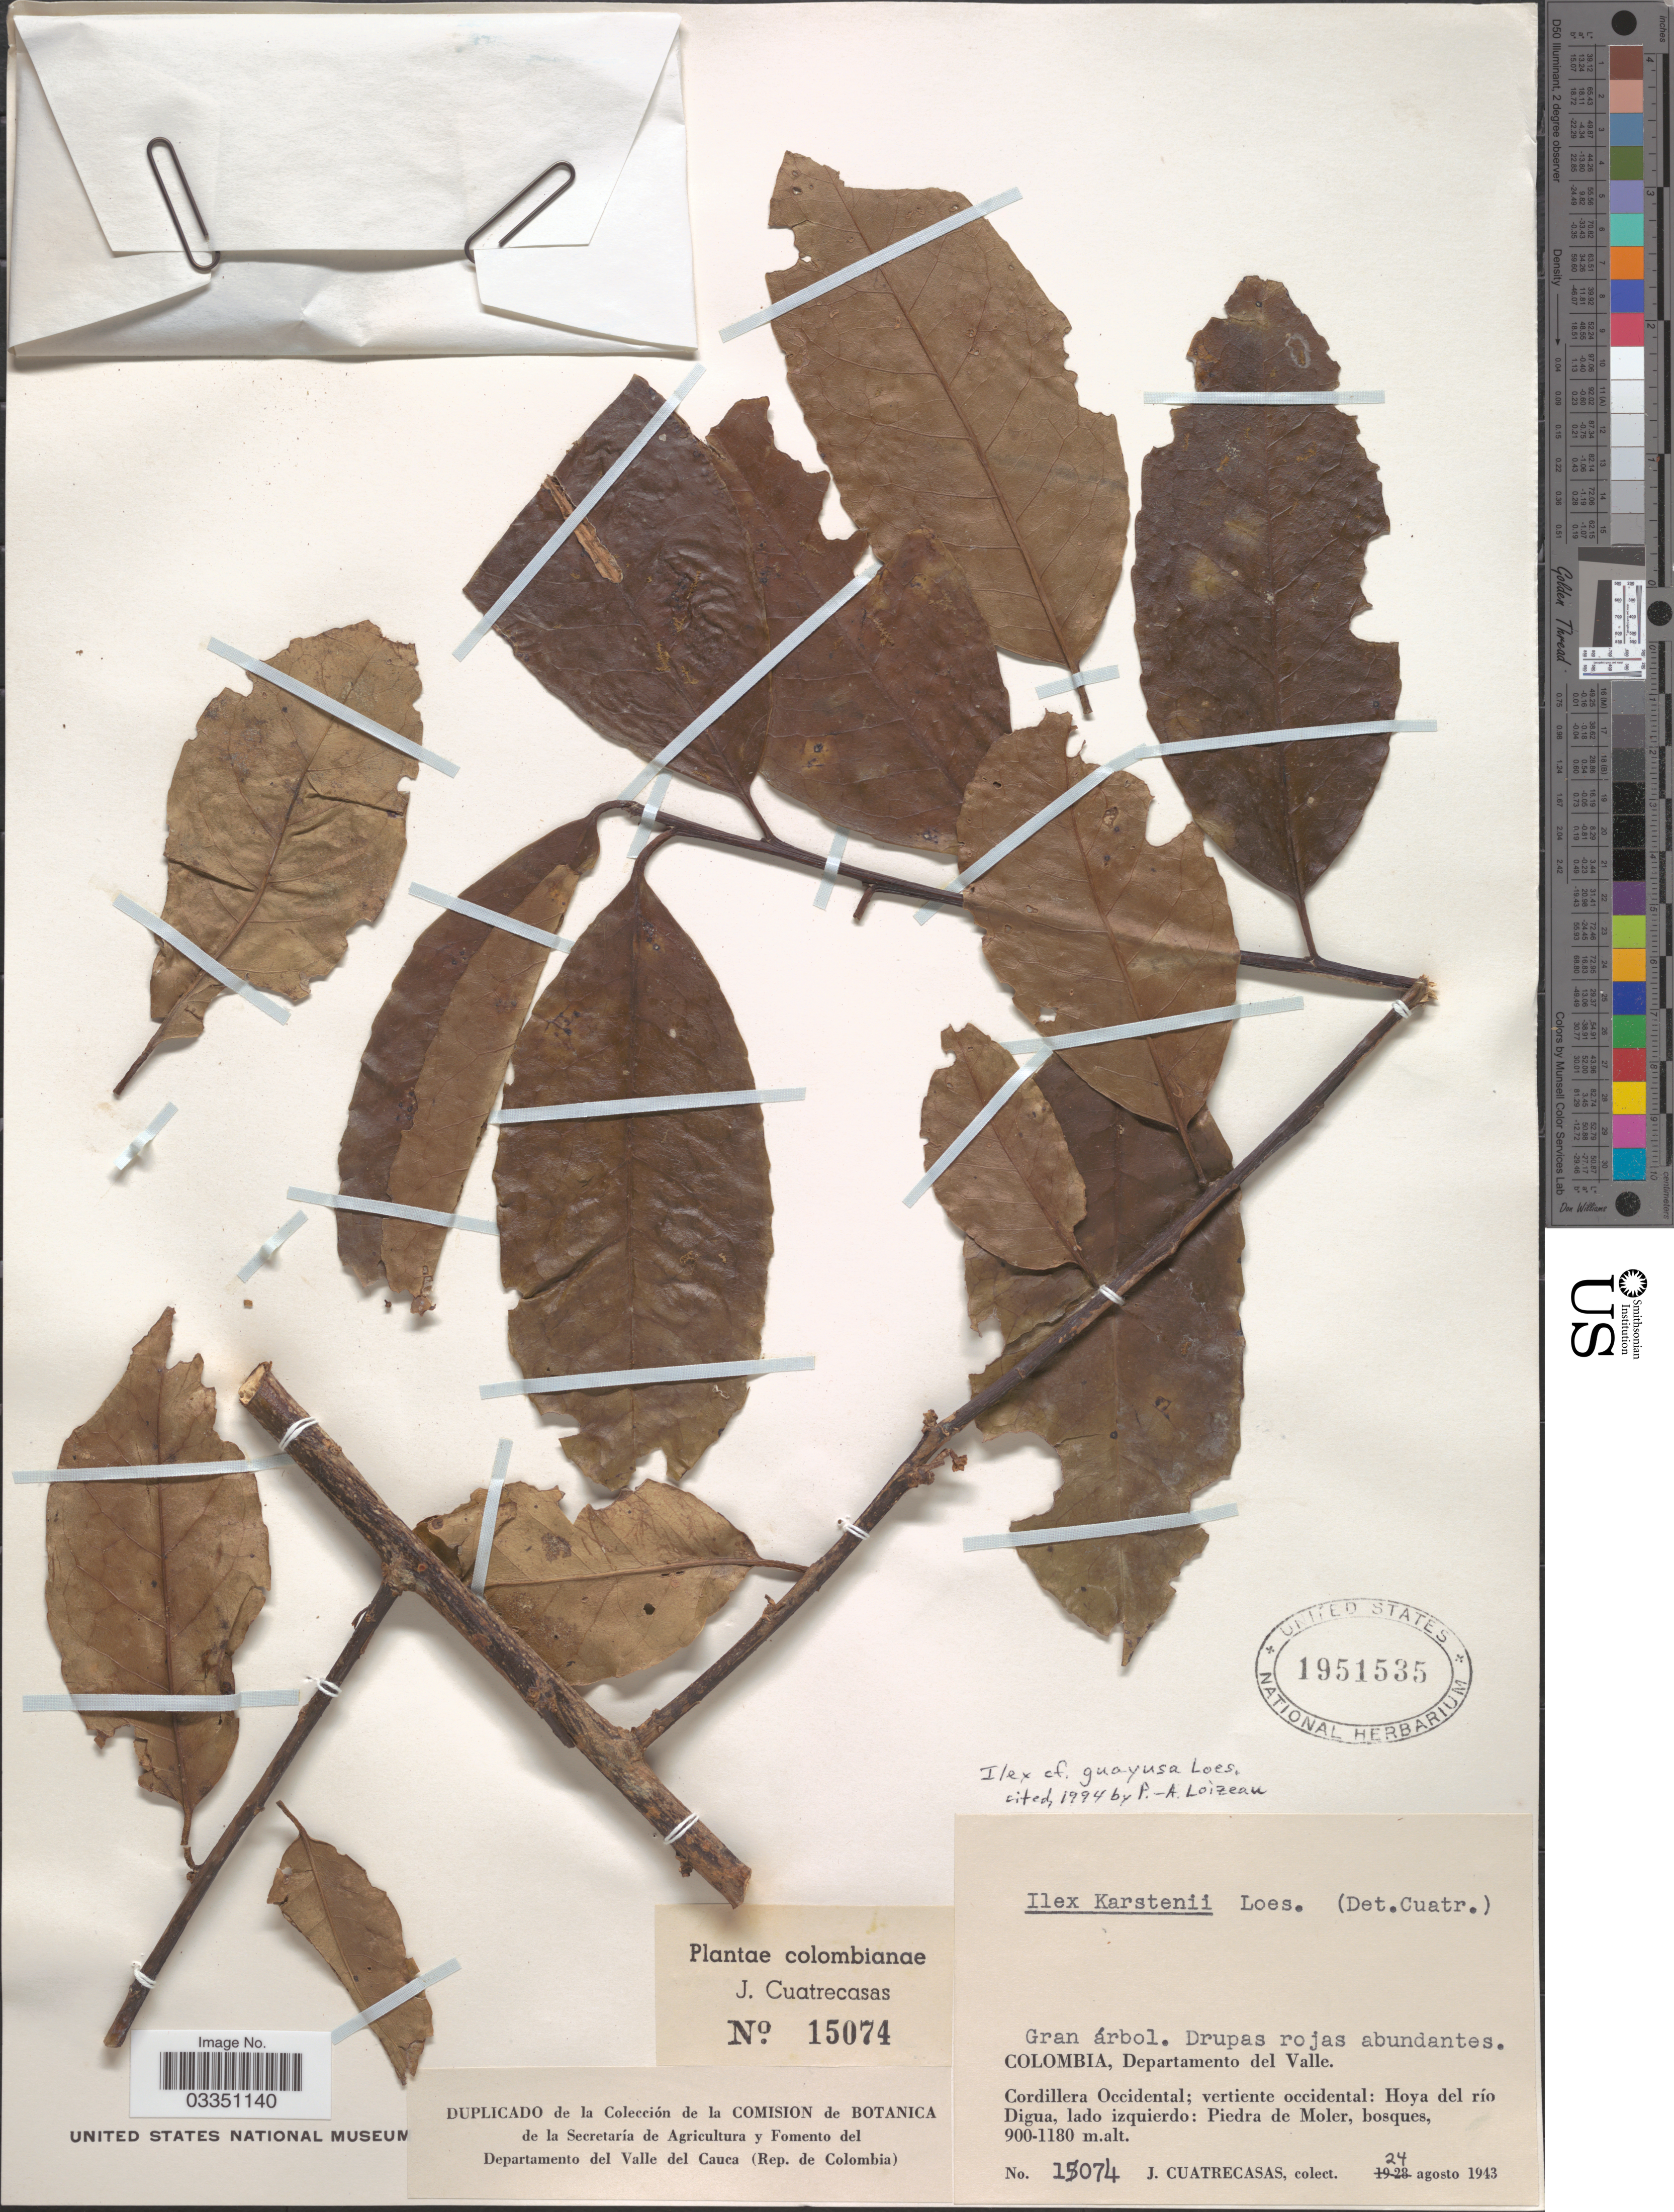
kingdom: Plantae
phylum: Tracheophyta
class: Magnoliopsida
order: Aquifoliales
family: Aquifoliaceae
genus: Ilex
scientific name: Ilex guayusa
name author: Loes.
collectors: J. Cuatrecasas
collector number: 15074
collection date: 1943-08-24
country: Colombia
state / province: Valle del Cauca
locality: Departamento del Valle. Cordillera Occidental; vertiente occidental: Hoya del río Digua, lado izquierdo: Piedra de Moler.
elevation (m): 900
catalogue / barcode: US 1951535